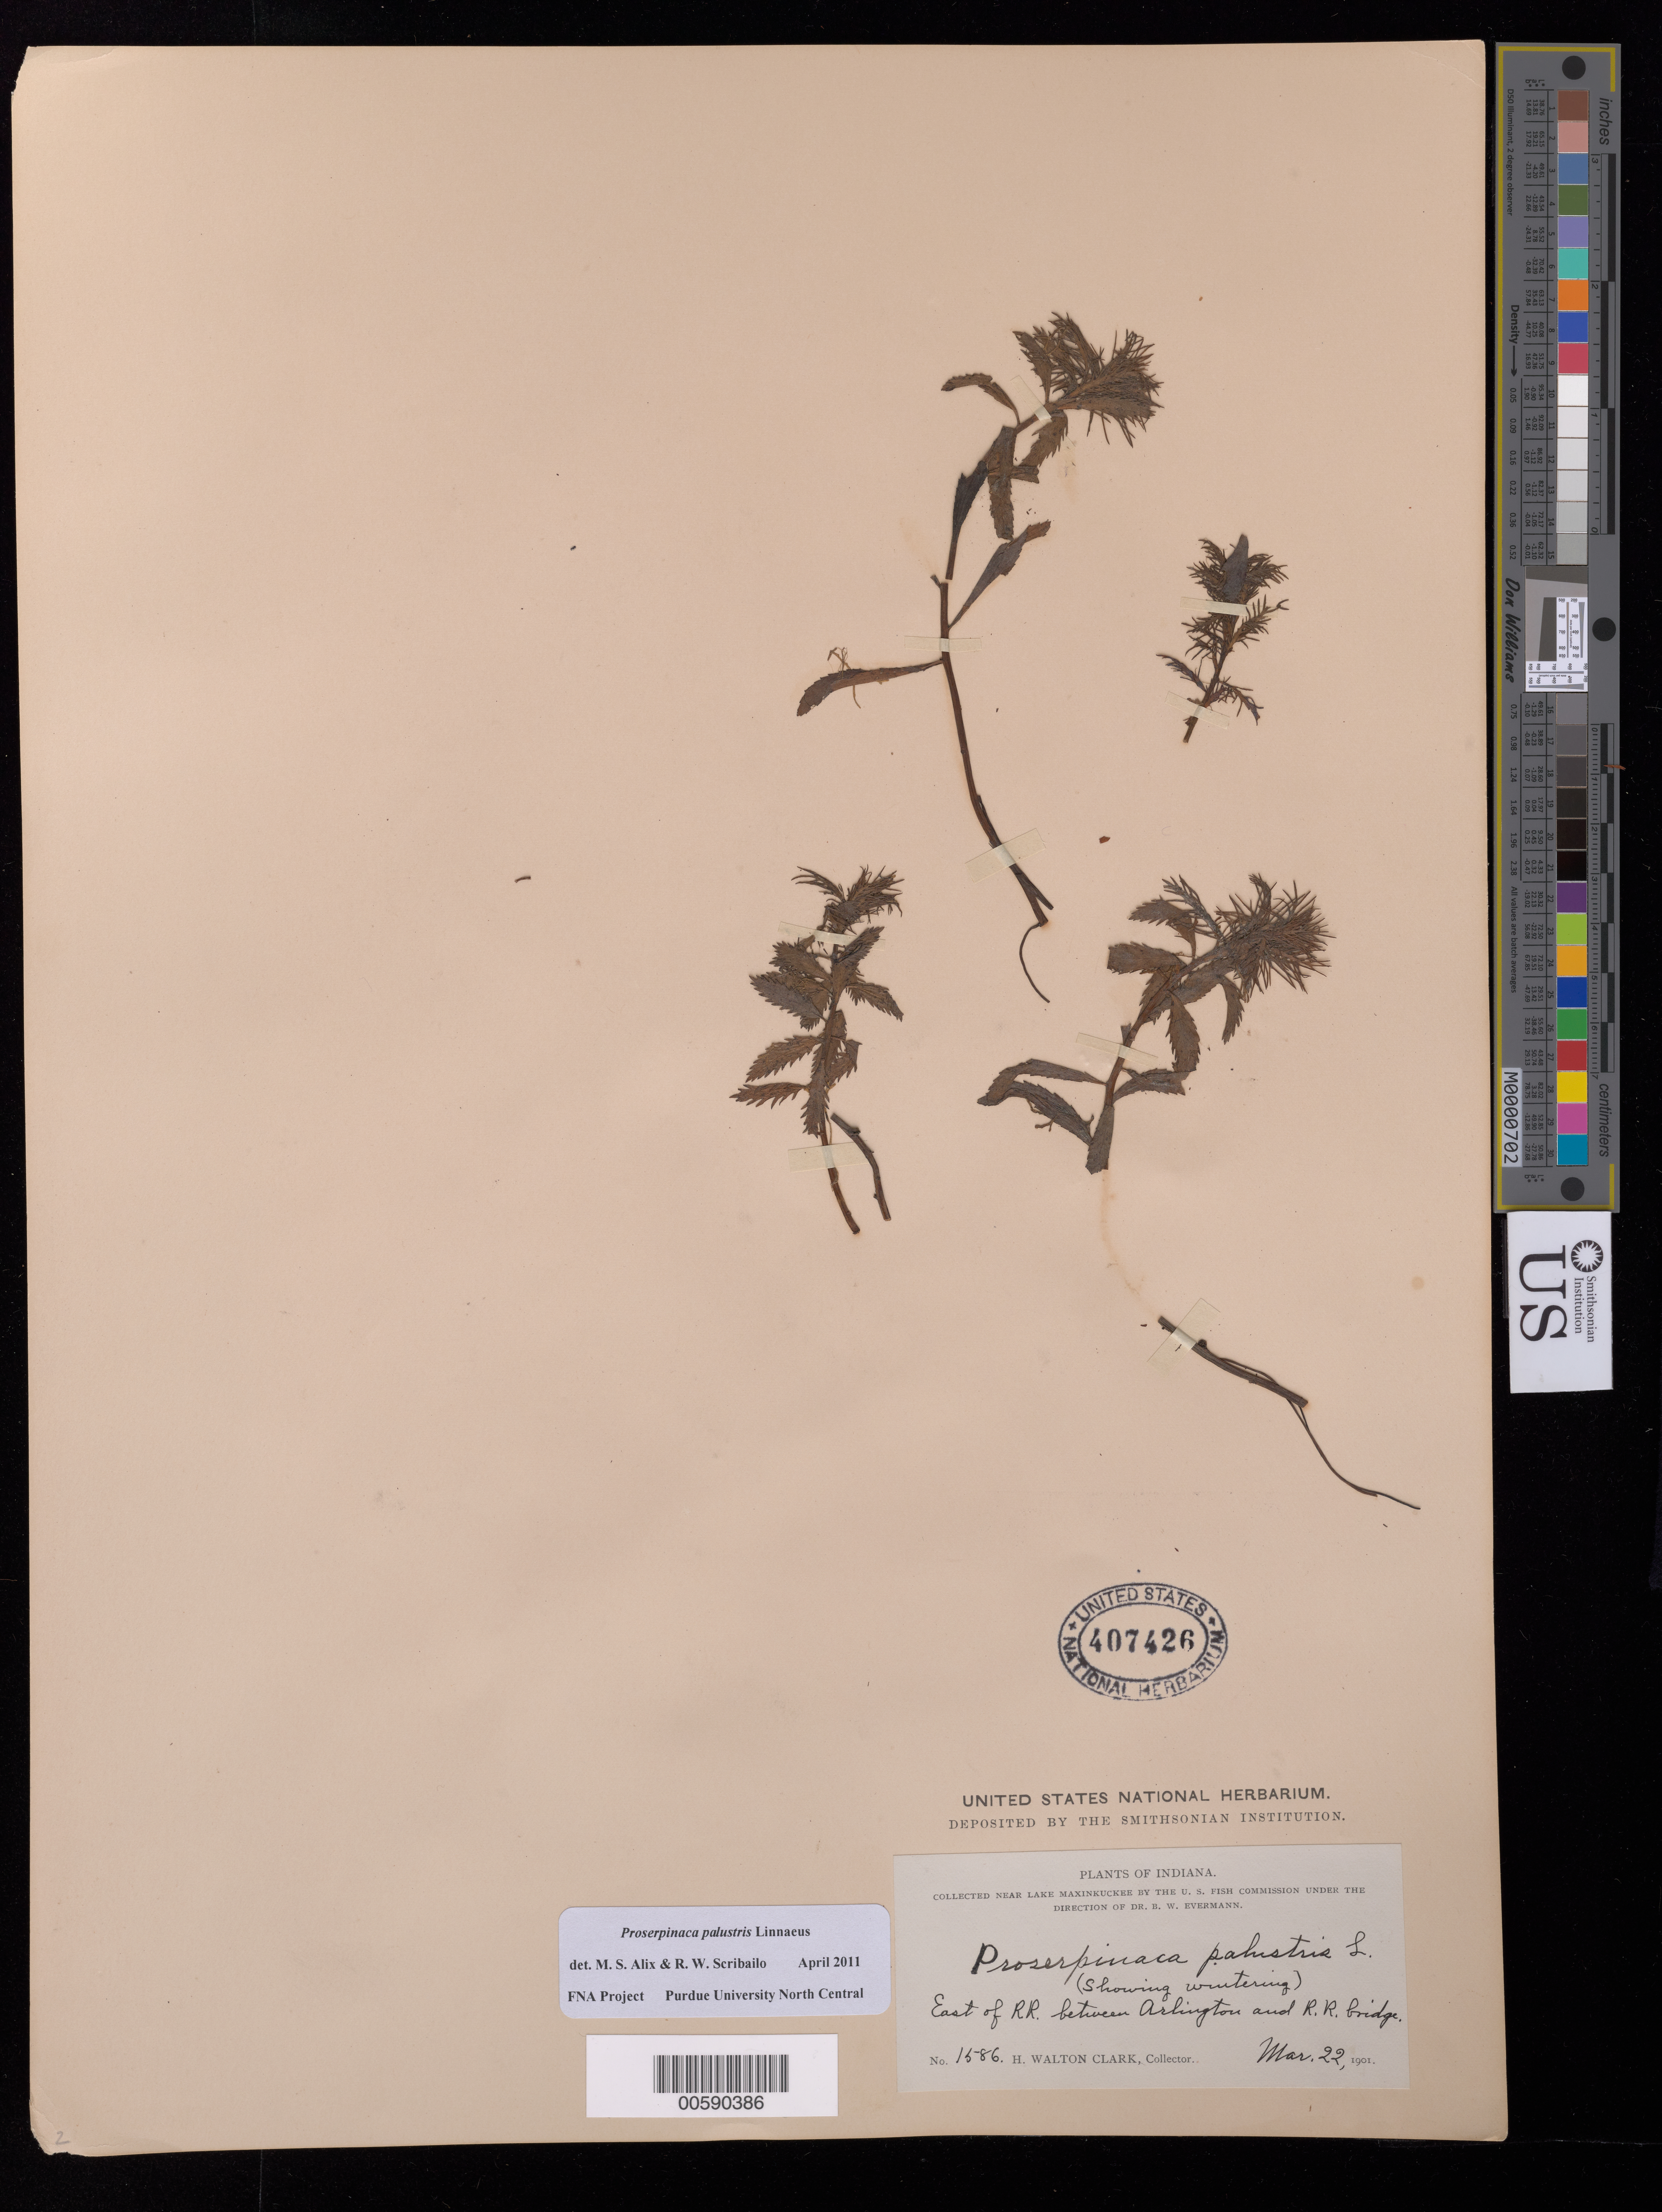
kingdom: Plantae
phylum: Tracheophyta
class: Magnoliopsida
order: Saxifragales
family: Haloragaceae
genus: Proserpinaca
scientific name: Proserpinaca palustris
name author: L.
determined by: Scribailo, R. W.; Alix, M. S.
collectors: H. W. Clark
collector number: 1586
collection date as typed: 22 Mar 1901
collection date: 1901-03-22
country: United States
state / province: Indiana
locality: E of RR between Arlington and RR bridge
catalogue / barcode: US 407426